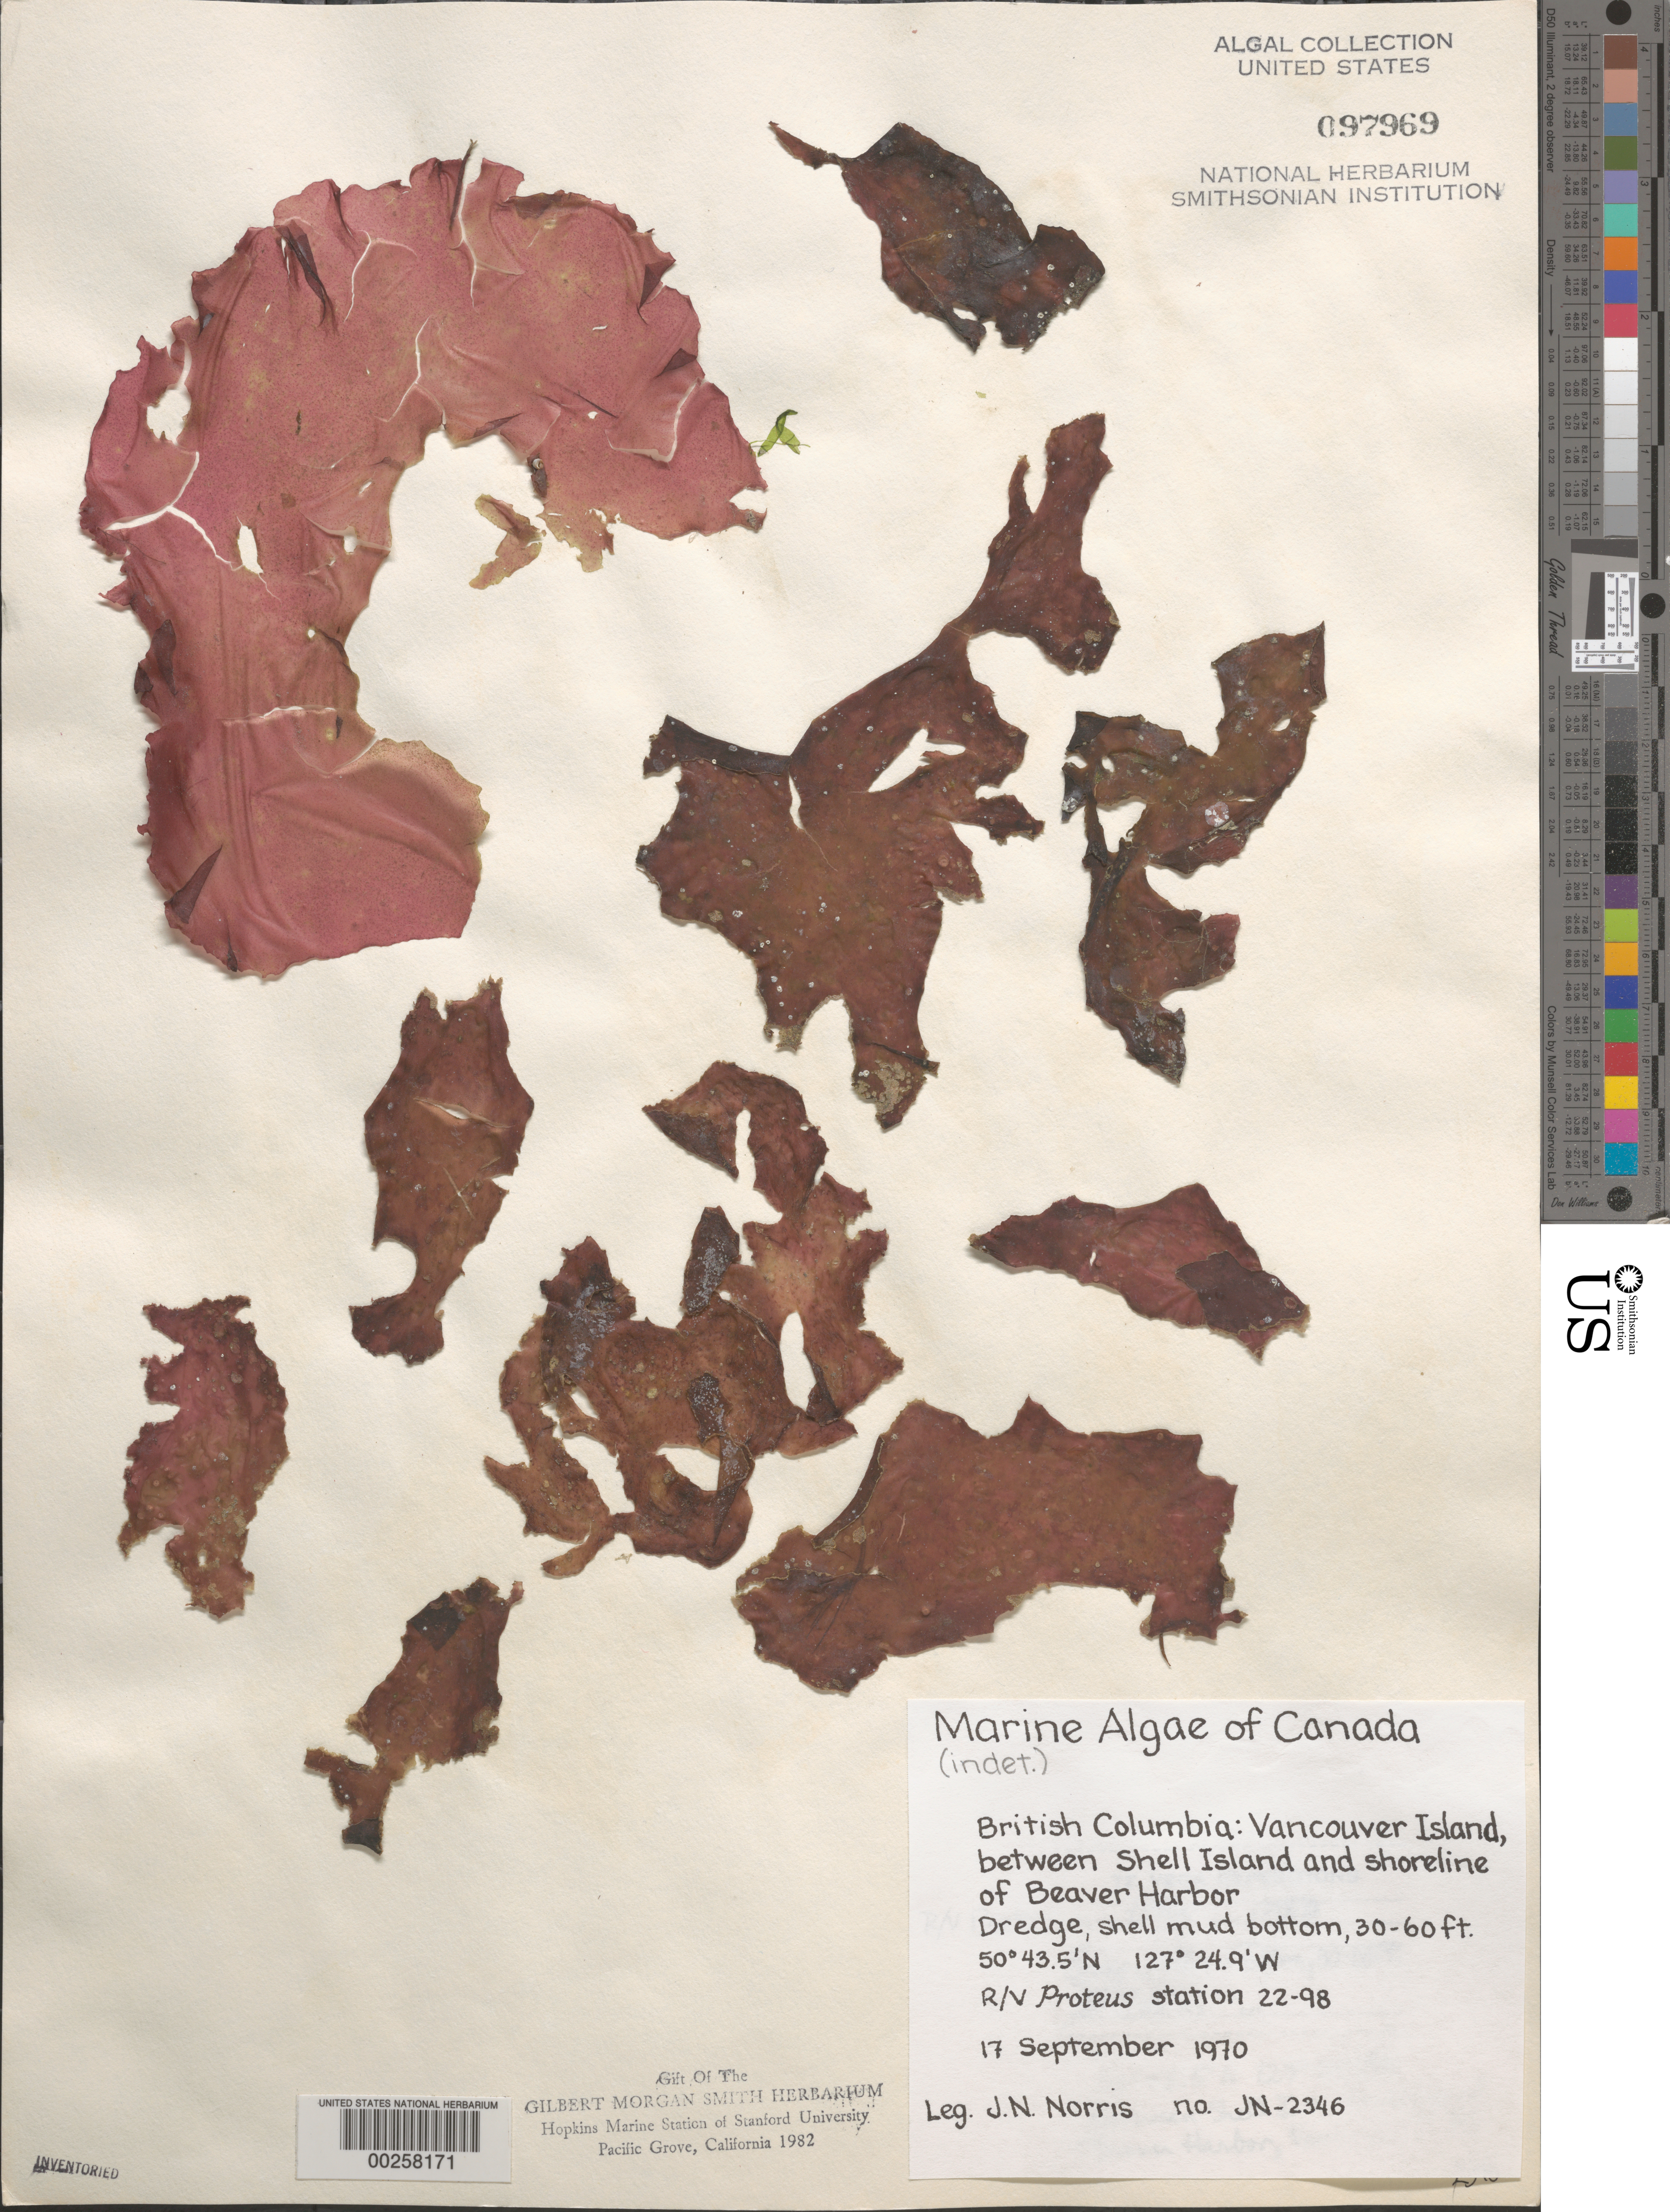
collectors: J. N. Norris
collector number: JN-2346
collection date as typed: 17 Sep 1970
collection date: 1970-09-17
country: Canada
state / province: British Columbia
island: Vancouver Island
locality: Between Shell Island and Beaver Harbor shore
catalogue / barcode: US 97969